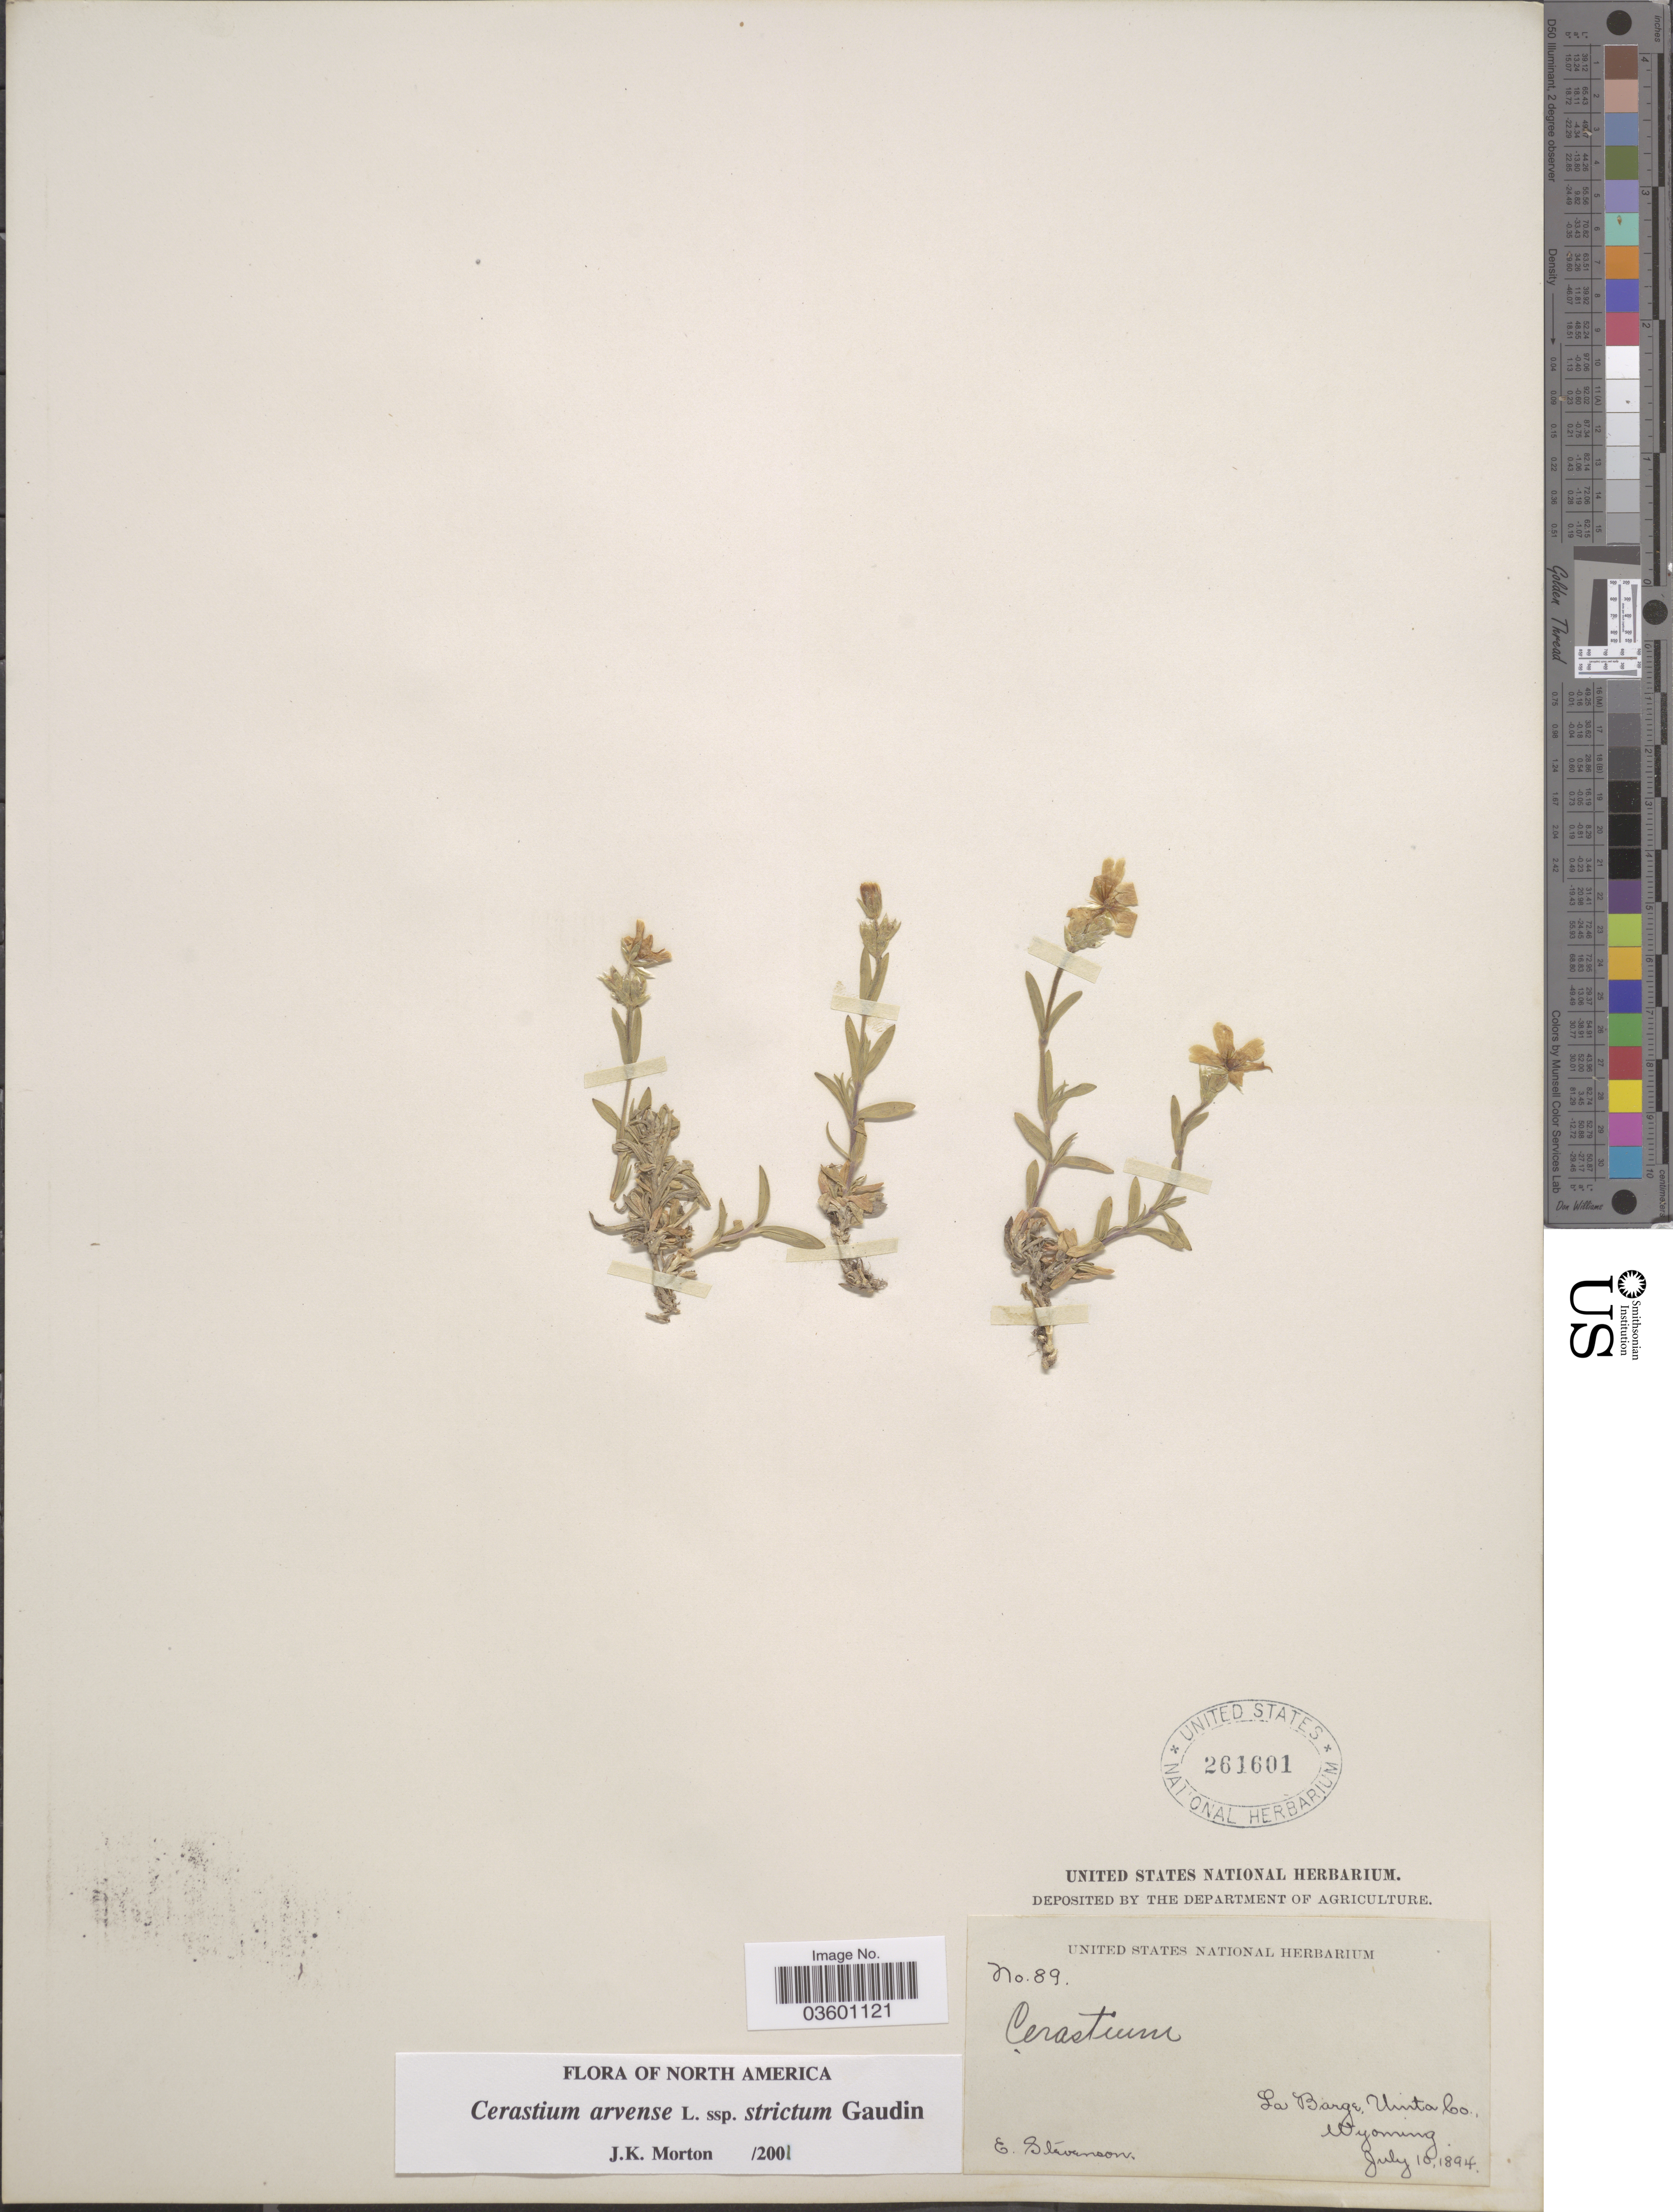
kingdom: Plantae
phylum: Tracheophyta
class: Magnoliopsida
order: Caryophyllales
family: Caryophyllaceae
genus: Cerastium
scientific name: Cerastium arvense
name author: L.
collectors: E. Stevenson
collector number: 89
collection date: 1894-07-10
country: United States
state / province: Wyoming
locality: La Barge, Uinta Co.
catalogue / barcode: US 261601